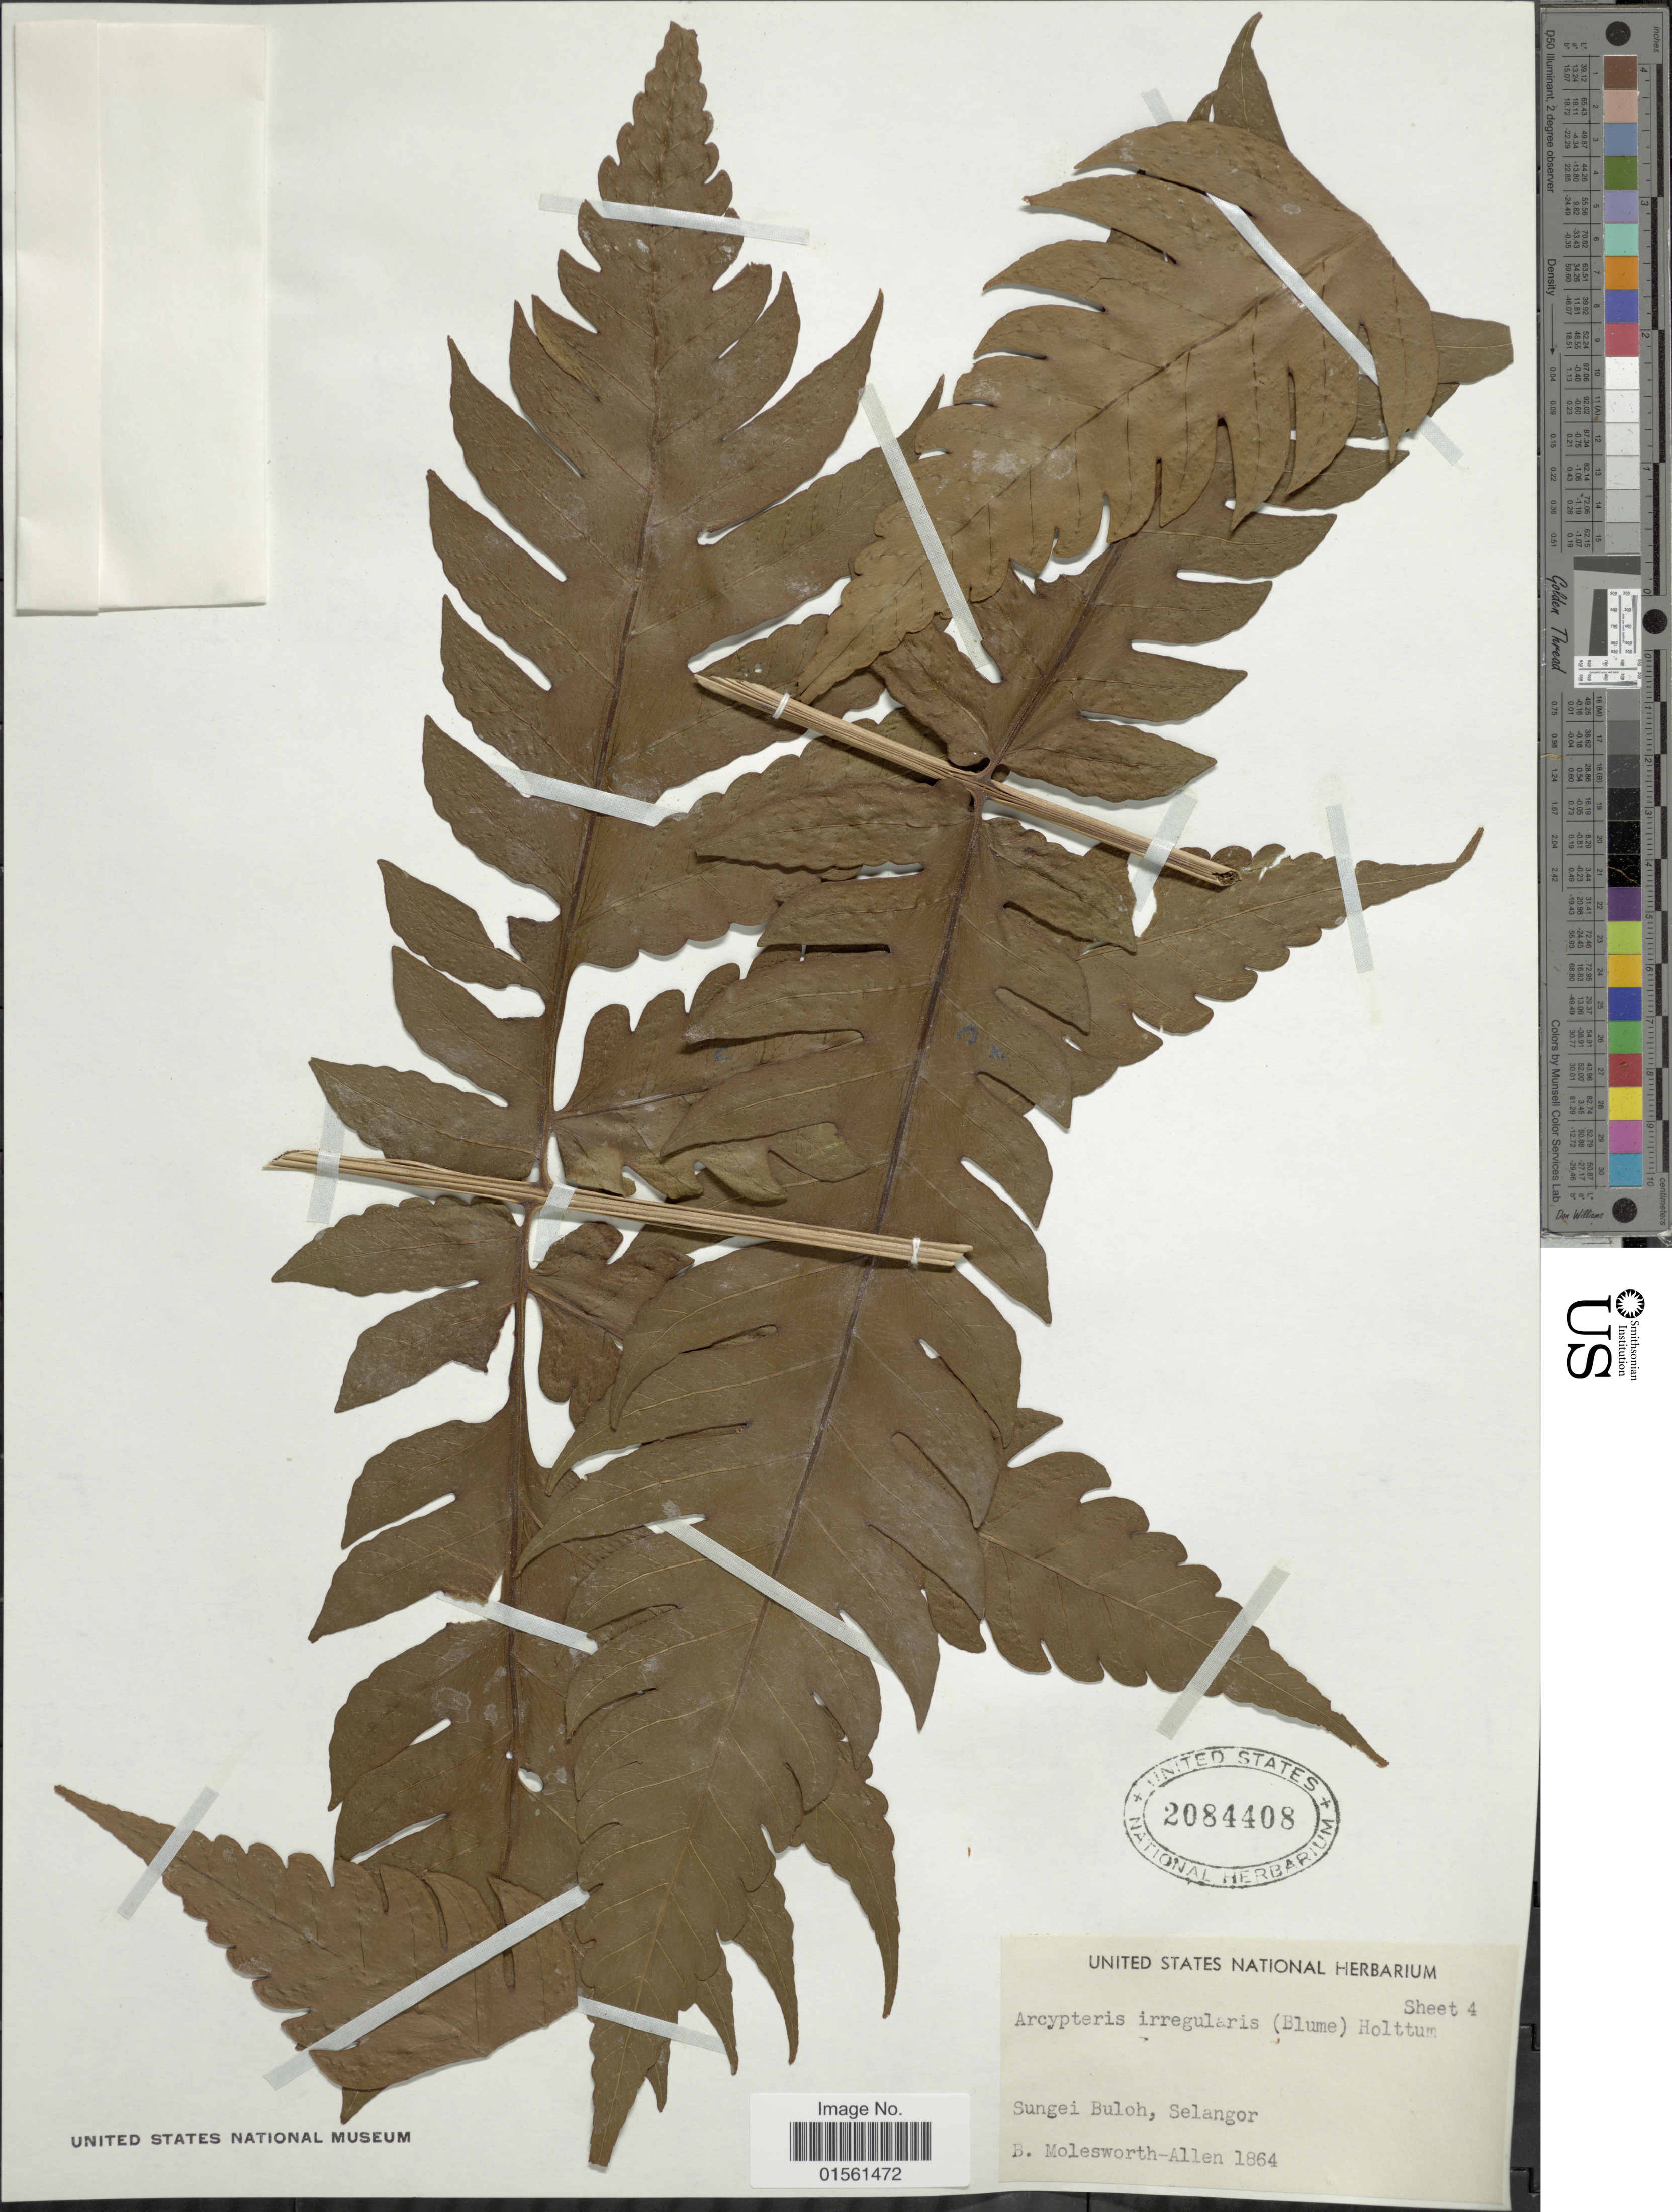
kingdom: Plantae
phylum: Tracheophyta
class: Polypodiopsida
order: Polypodiales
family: Dryopteridaceae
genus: Pleocnemia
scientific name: Pleocnemia irregularis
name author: (C. Presl) Holttum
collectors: B. E. G. Molesworth-Allen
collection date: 1864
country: Malaysia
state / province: Selangor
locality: Sungei Buloh, Selangor.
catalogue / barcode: US 2084408